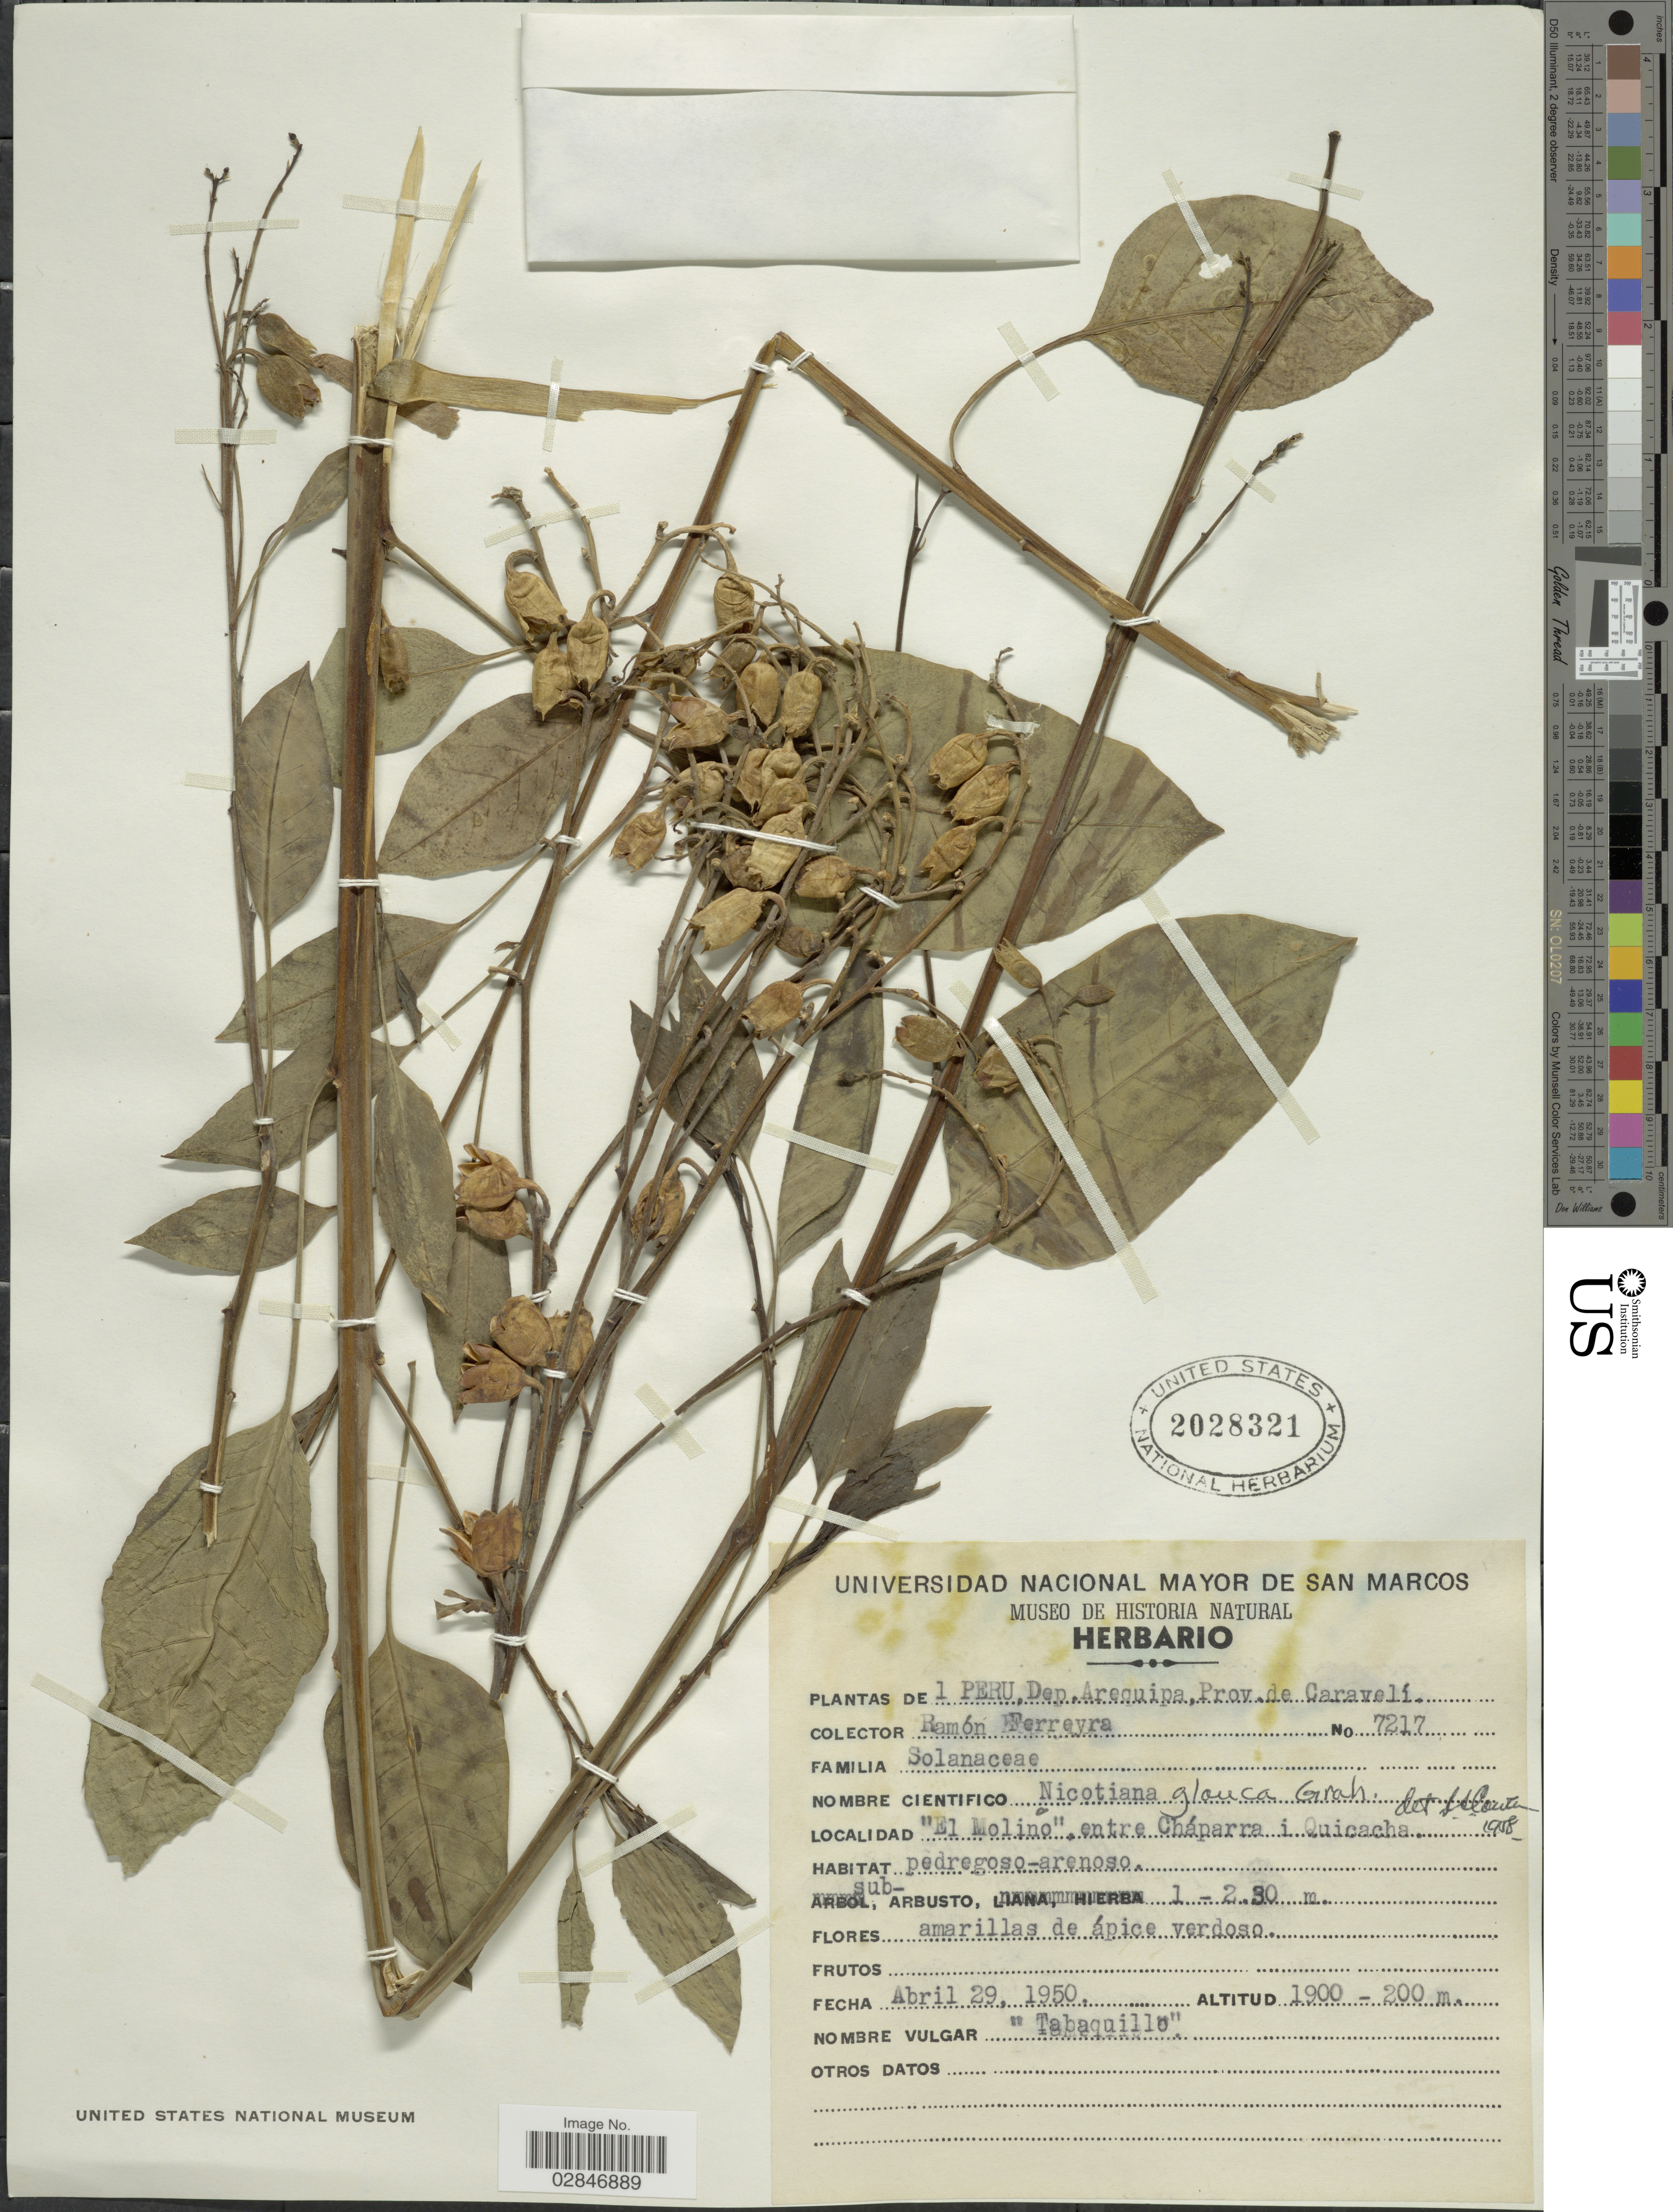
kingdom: Plantae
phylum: Tracheophyta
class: Magnoliopsida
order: Solanales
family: Solanaceae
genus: Nicotiana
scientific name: Nicotiana glauca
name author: Graham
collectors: R. A. Ferreyra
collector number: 7217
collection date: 1950-04-29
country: Peru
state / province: Arequipa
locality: Dep. Arequipa. Prov. de Caravelí. 'El Molino', entre Cháparra i Quicacha.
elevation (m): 200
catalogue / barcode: US 2028321